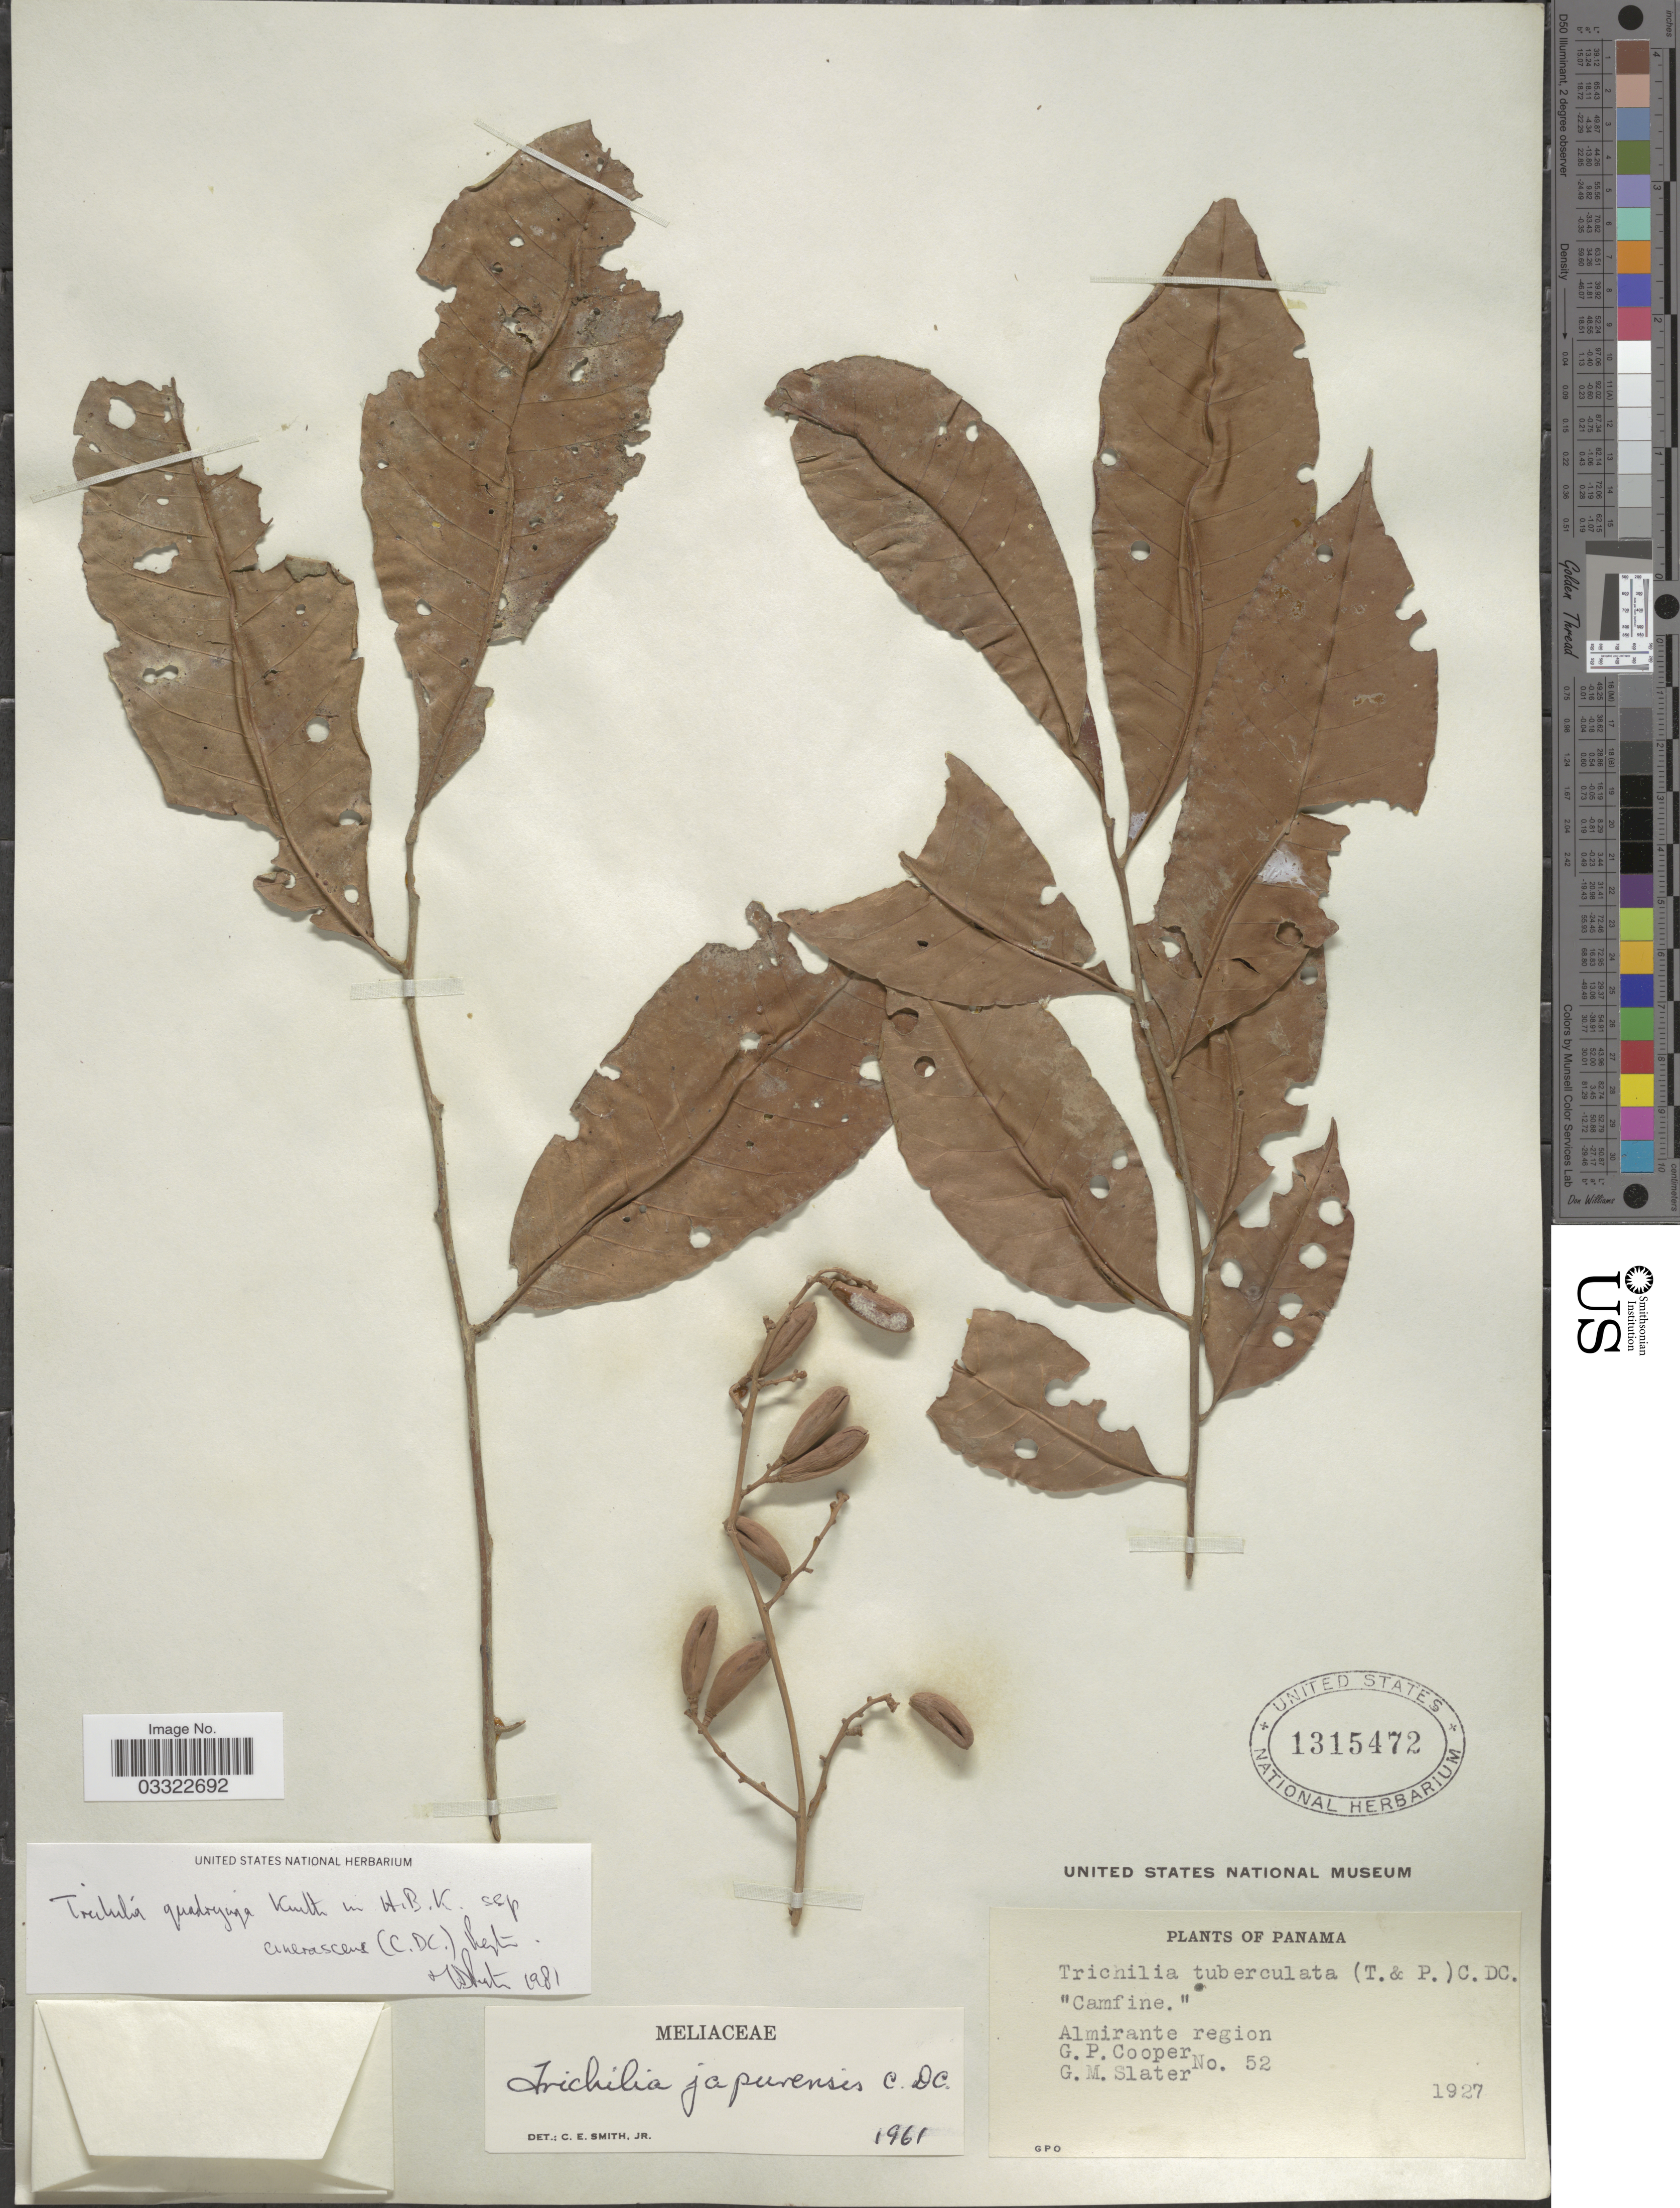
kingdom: Plantae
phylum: Tracheophyta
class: Magnoliopsida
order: Sapindales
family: Meliaceae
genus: Trichilia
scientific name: Trichilia quadrijuga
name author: Kunth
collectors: G. Cooper & G. Slater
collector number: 52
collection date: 1927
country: Panama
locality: Almirante region.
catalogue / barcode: US 1315472